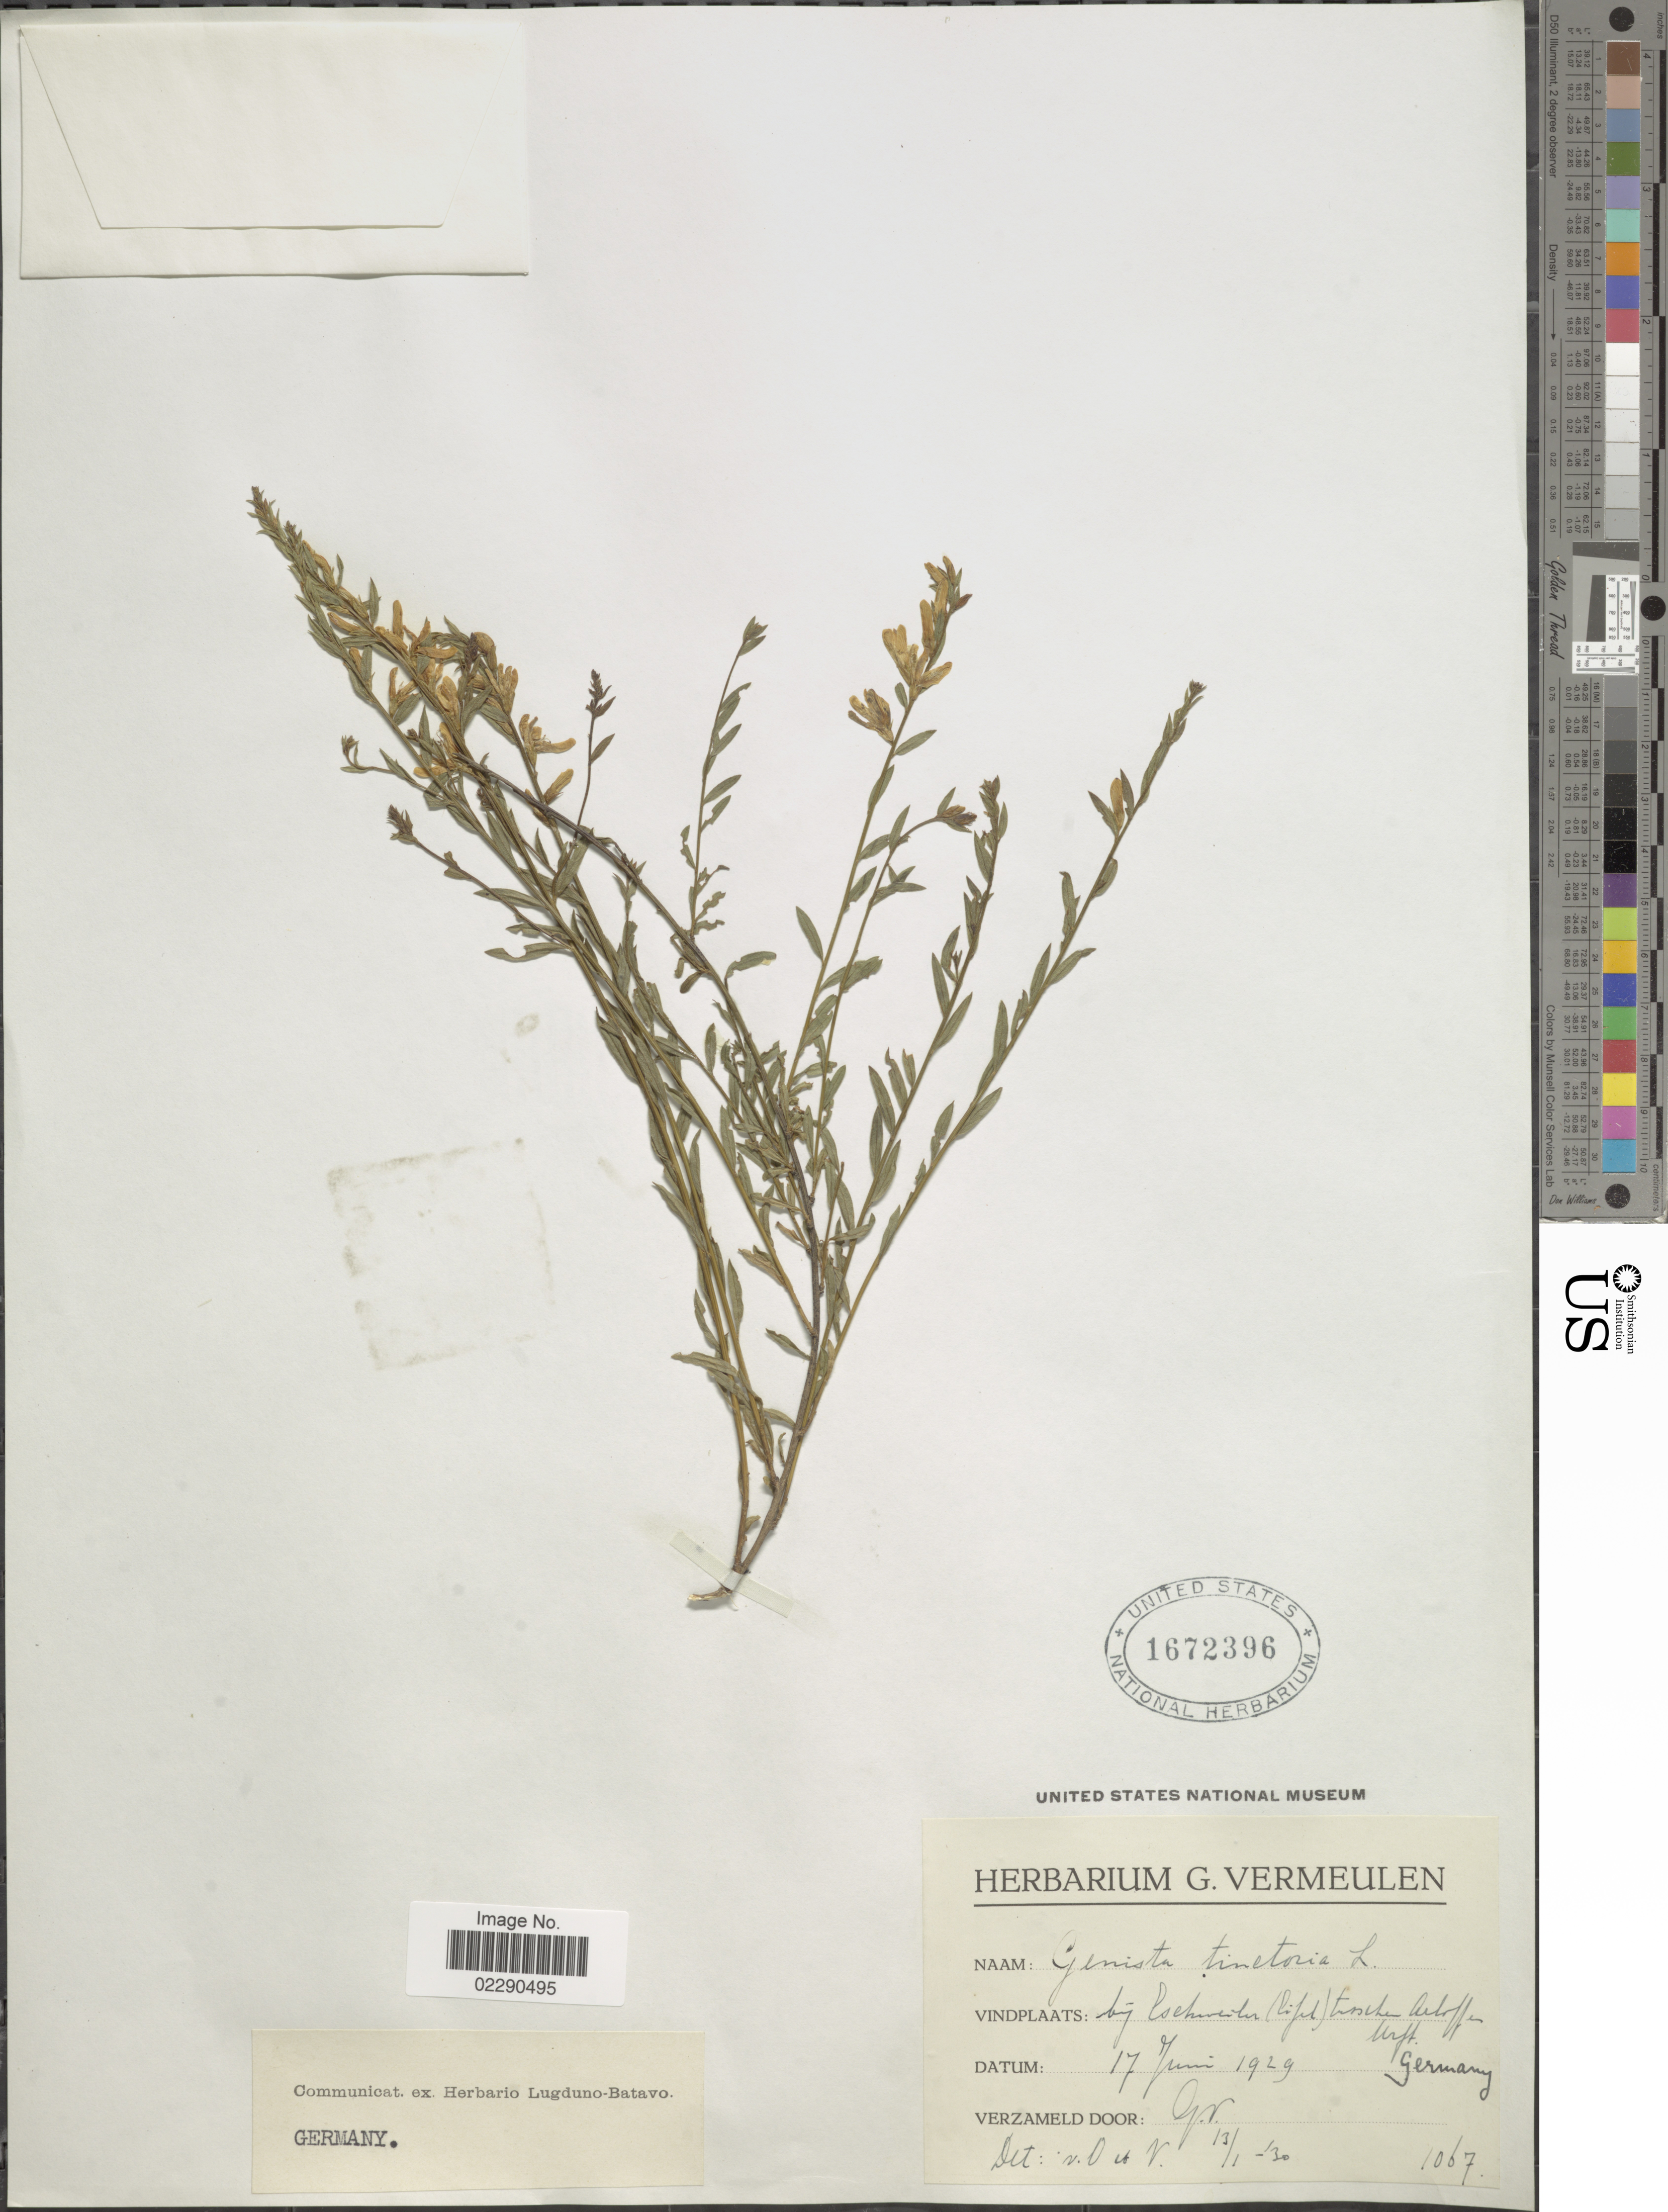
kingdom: Plantae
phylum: Tracheophyta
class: Magnoliopsida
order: Fabales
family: Fabaceae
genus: Genista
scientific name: Genista tinctoria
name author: L.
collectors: G. Vermeulen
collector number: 1067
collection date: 1929-06-17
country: Germany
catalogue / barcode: US 1672396